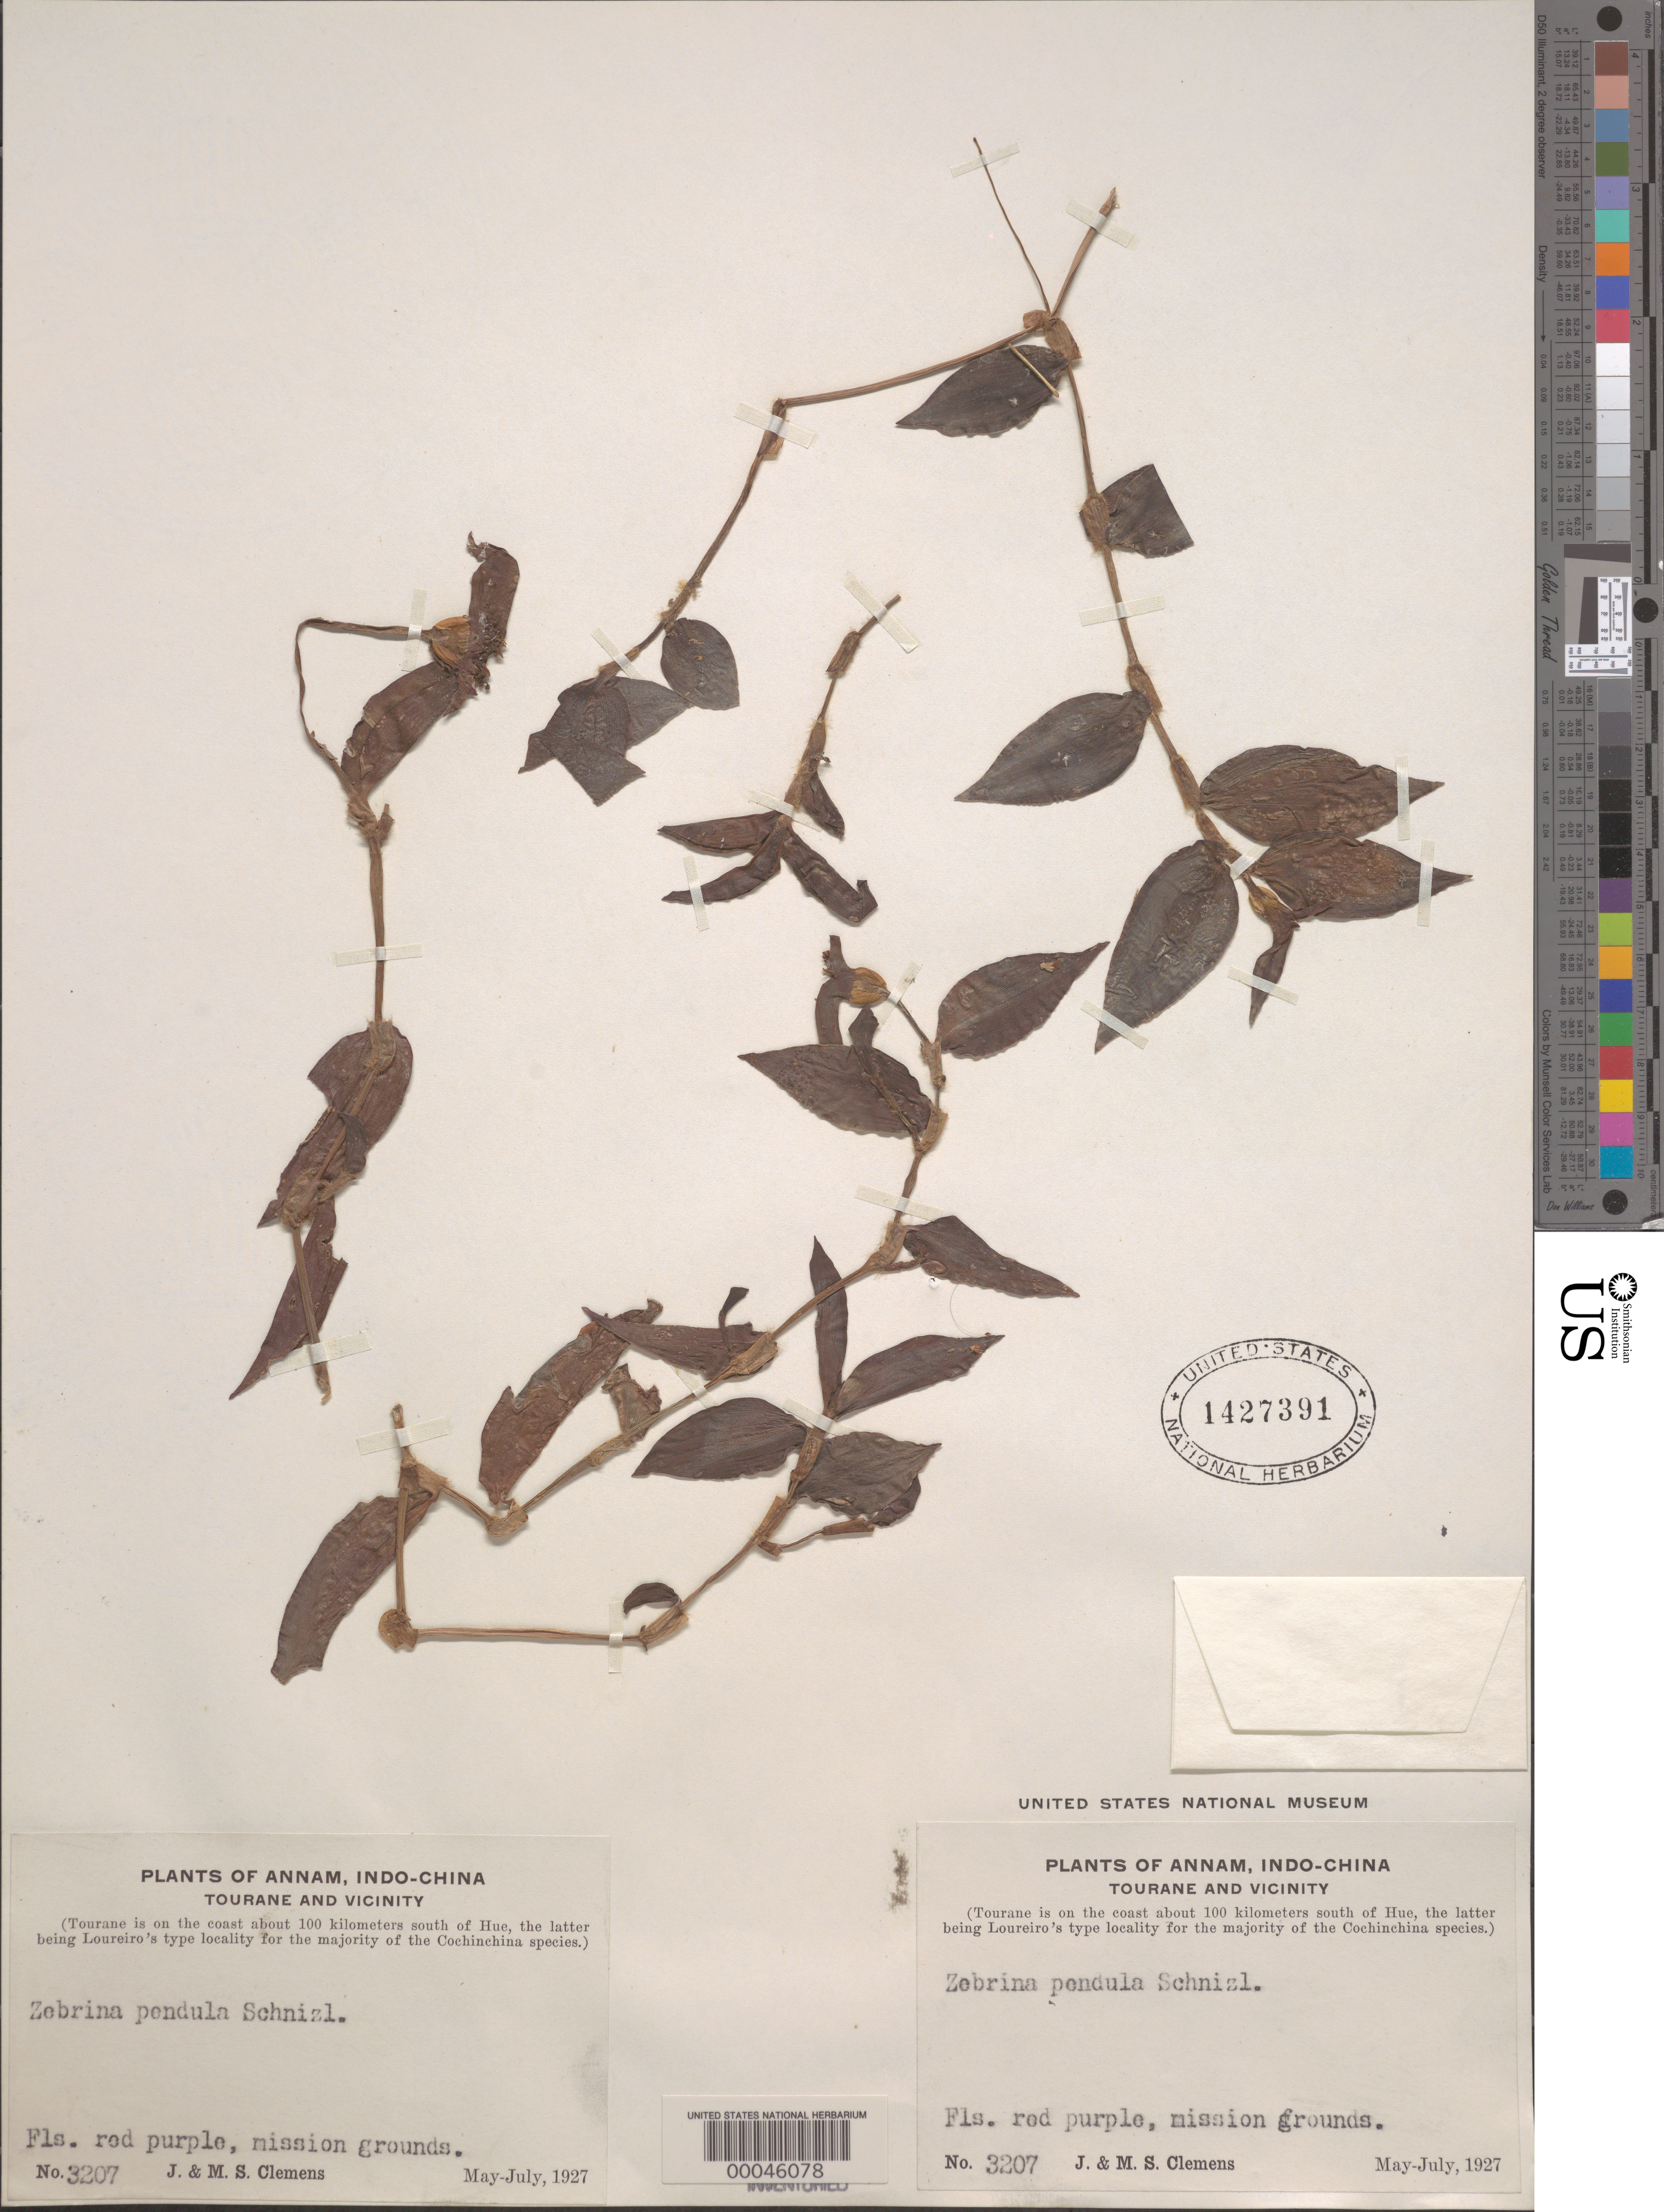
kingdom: Plantae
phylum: Tracheophyta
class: Liliopsida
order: Commelinales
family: Commelinaceae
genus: Tradescantia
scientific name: Tradescantia zebrina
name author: Bosse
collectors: J. Clemens & M. S. Clemens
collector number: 3207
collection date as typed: May 1927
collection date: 1927-05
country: Vietnam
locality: Tourane, s of hue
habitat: Mission grounds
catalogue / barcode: US 1427391